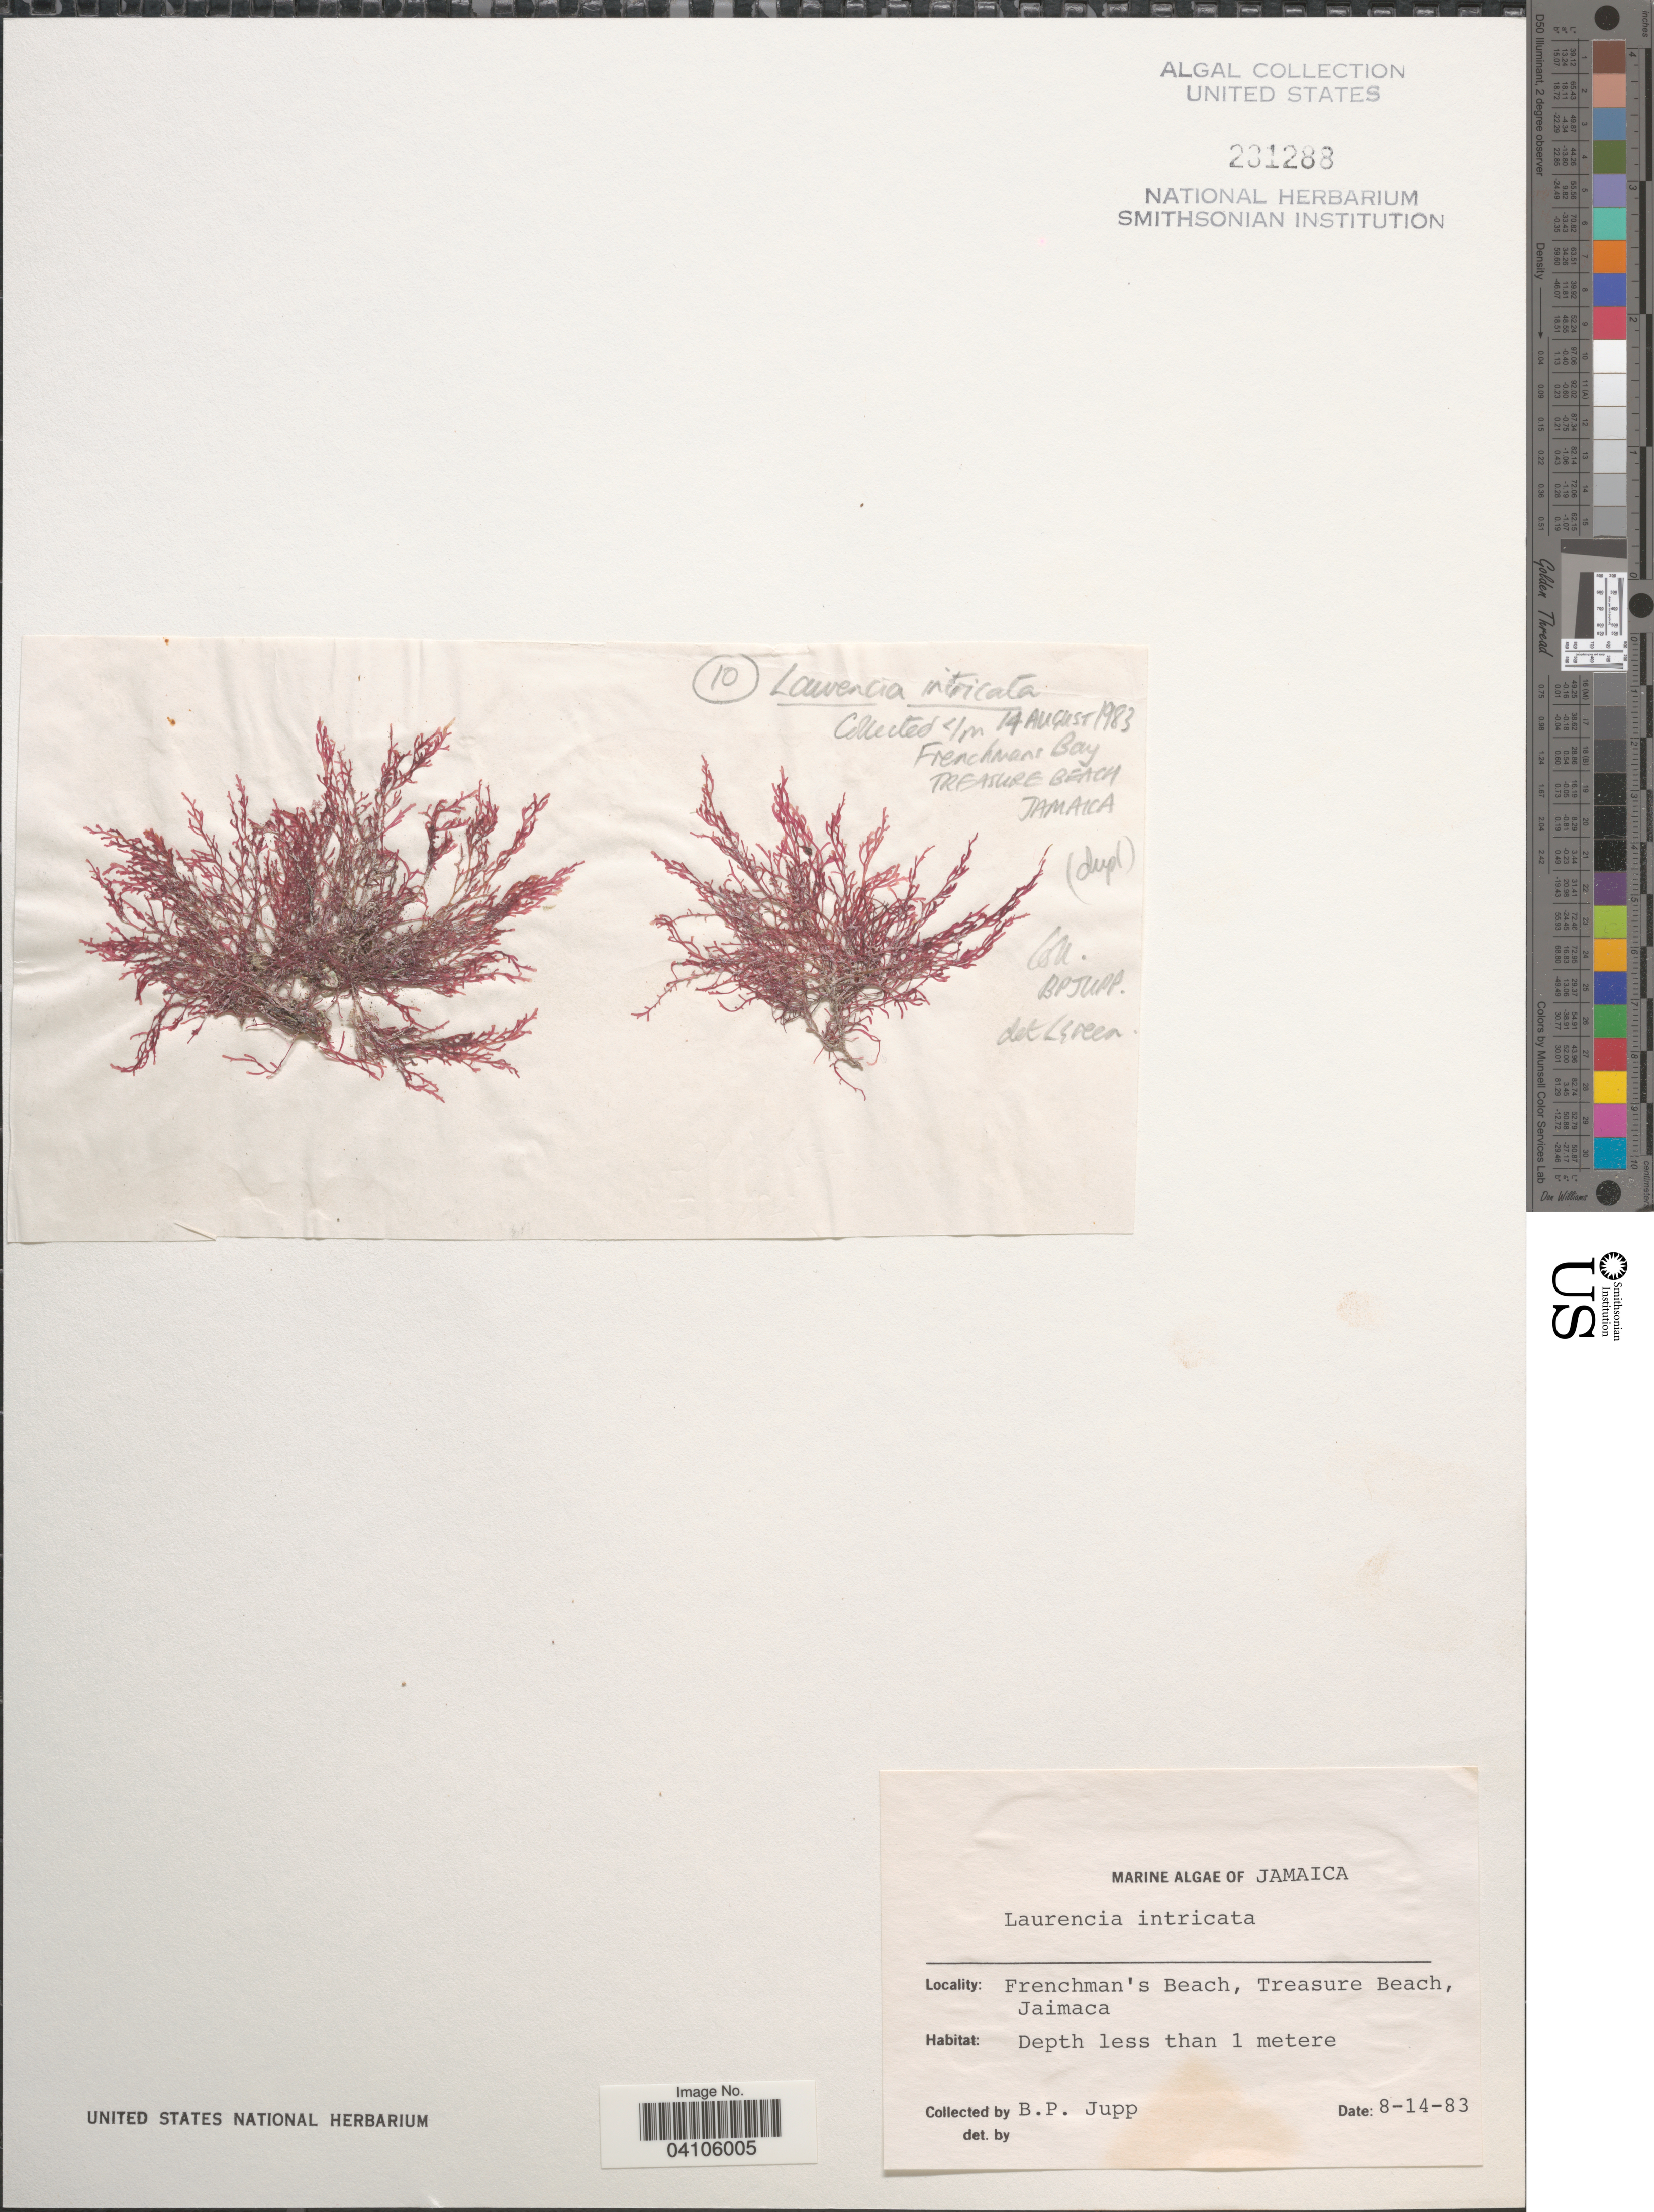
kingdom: Plantae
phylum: Rhodophyta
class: Florideophyceae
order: Ceramiales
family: Rhodomelaceae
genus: Laurencia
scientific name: Laurencia intricata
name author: J.V.Lamouroux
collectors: B. Jupp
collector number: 10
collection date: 1983-08-14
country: Jamaica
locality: Frenchmans Bay. Frenchman's Beach, Treasure Beach.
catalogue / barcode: US 231288